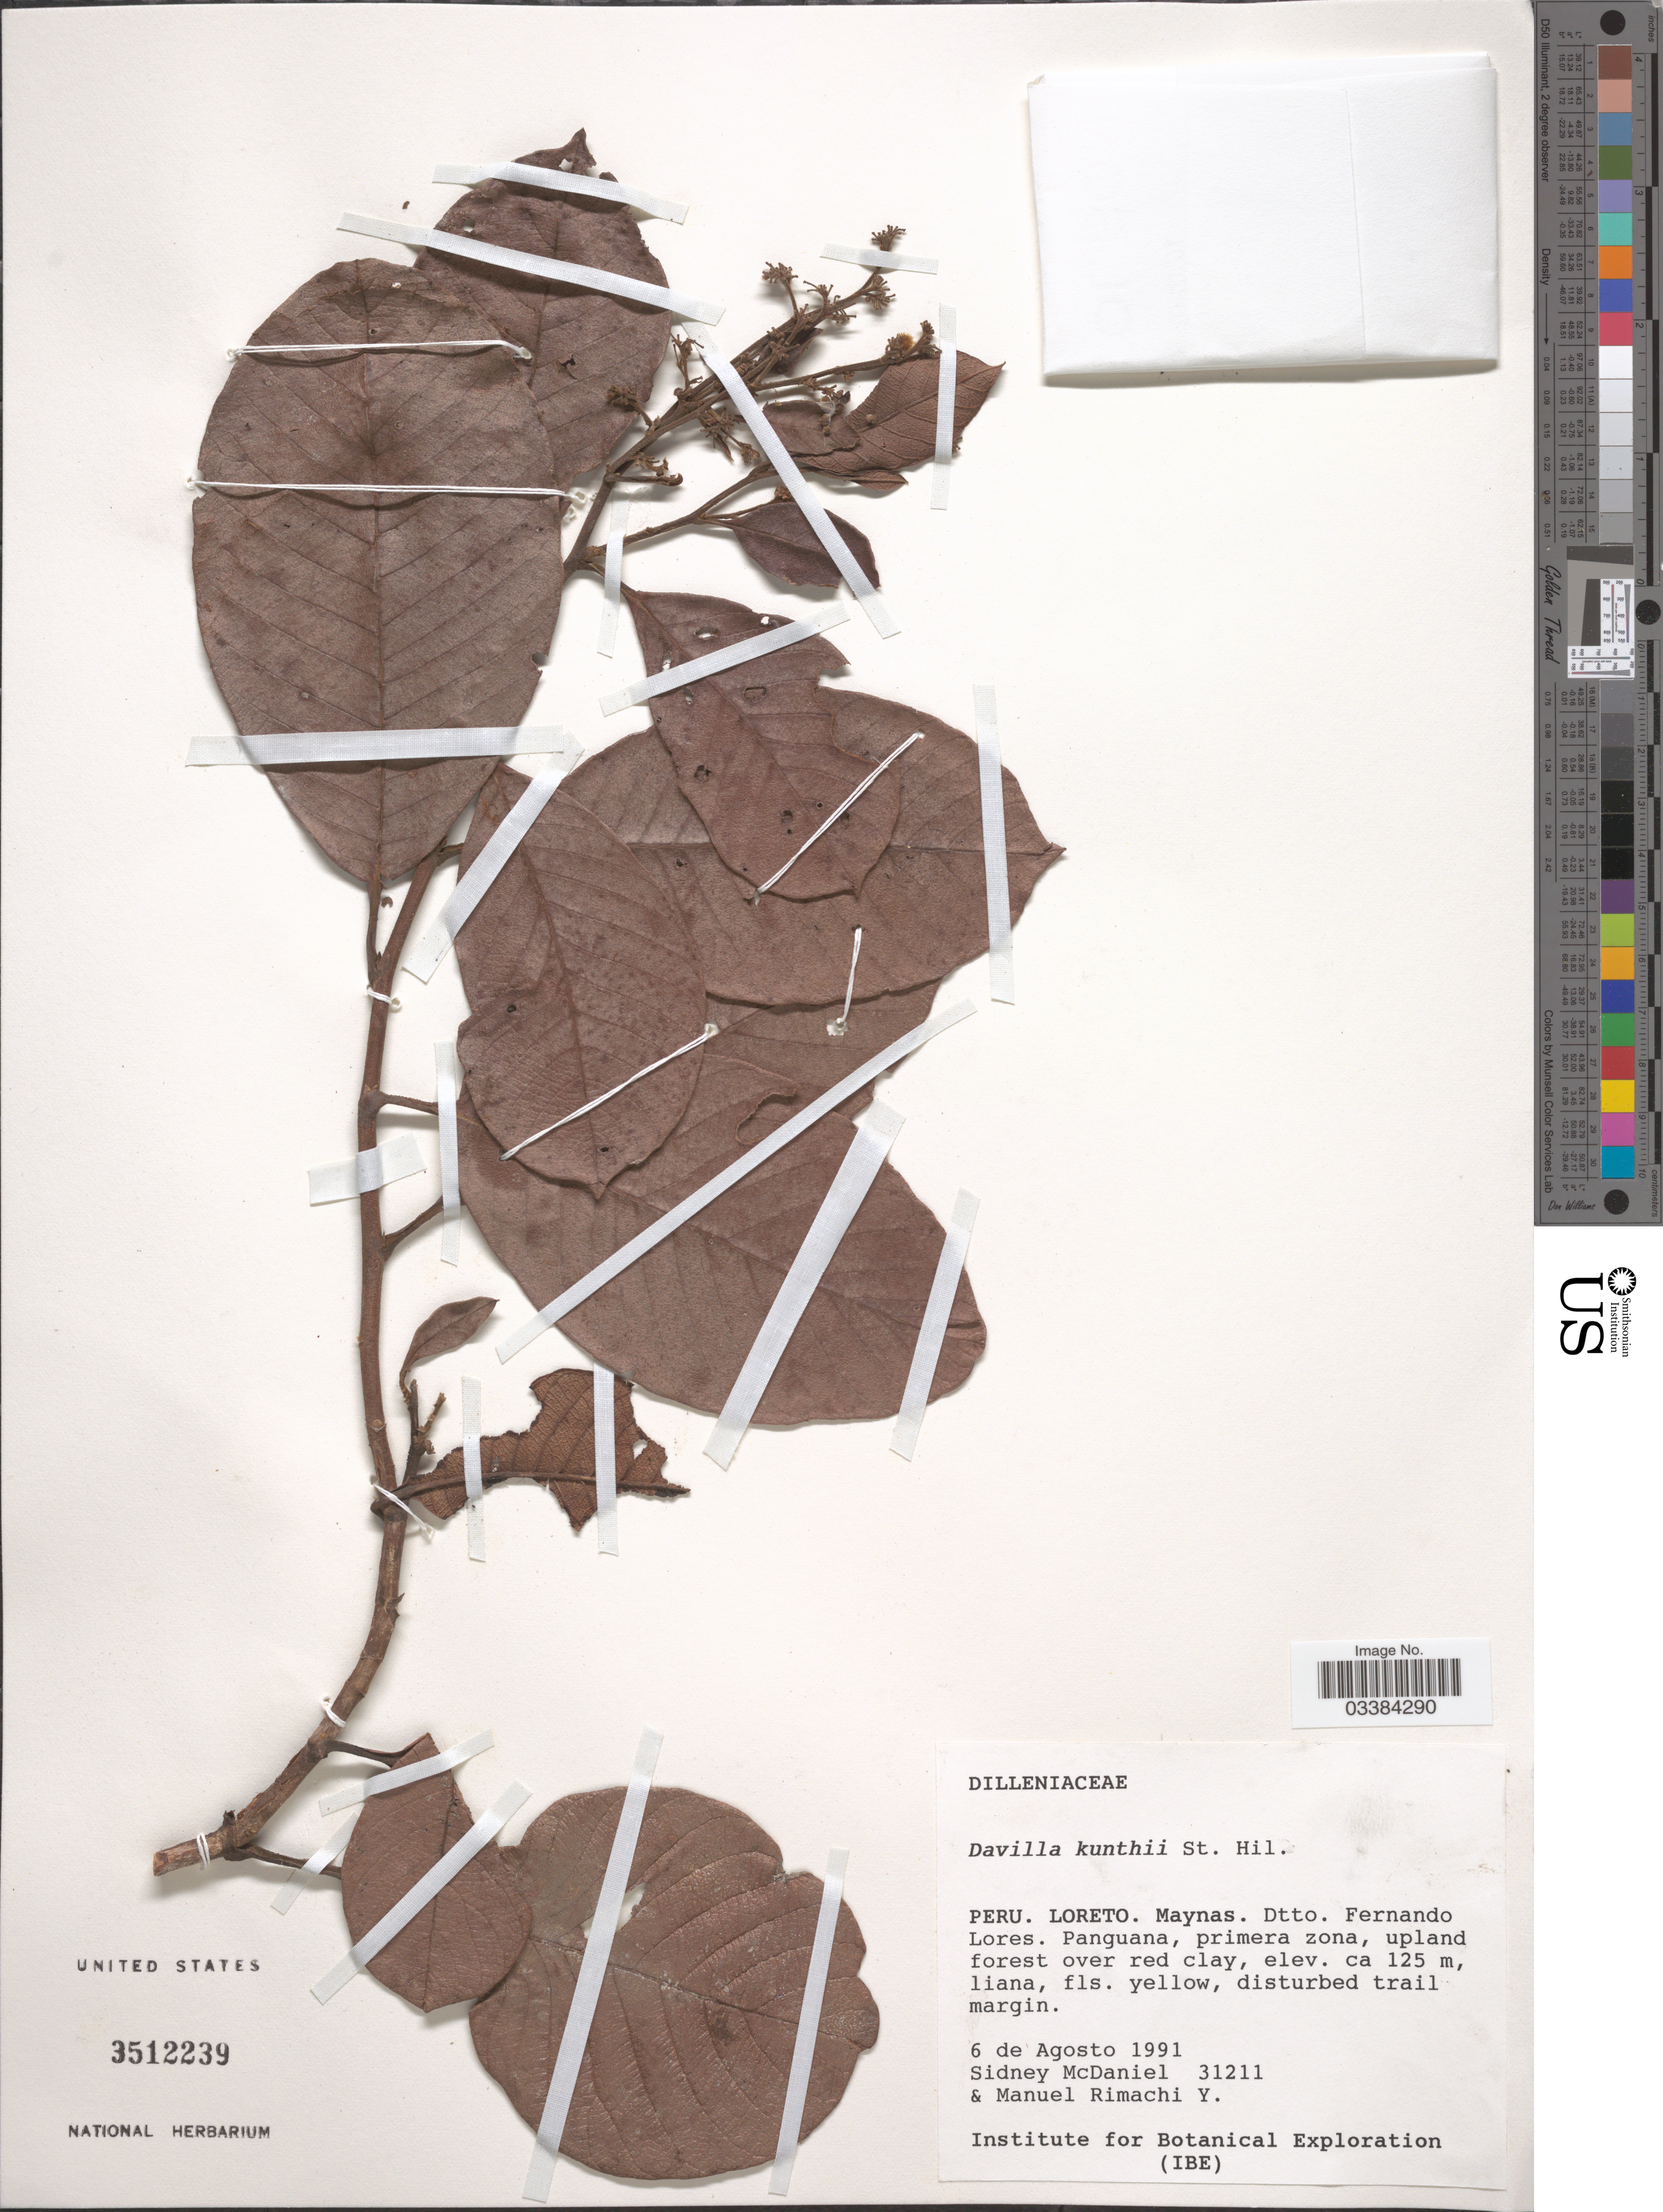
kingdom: Plantae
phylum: Tracheophyta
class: Magnoliopsida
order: Dilleniales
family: Dilleniaceae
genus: Davilla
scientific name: Davilla kunthii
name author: A. St.-Hil.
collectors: S. McDaniel & M. Rimachi Y.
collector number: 31211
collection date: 1991-08-06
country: Peru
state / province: Loreto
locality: Maynas. Dtto. Fernando Lores. Panguana, primera zona, upland forest over red clay.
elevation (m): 125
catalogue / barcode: US 3512239